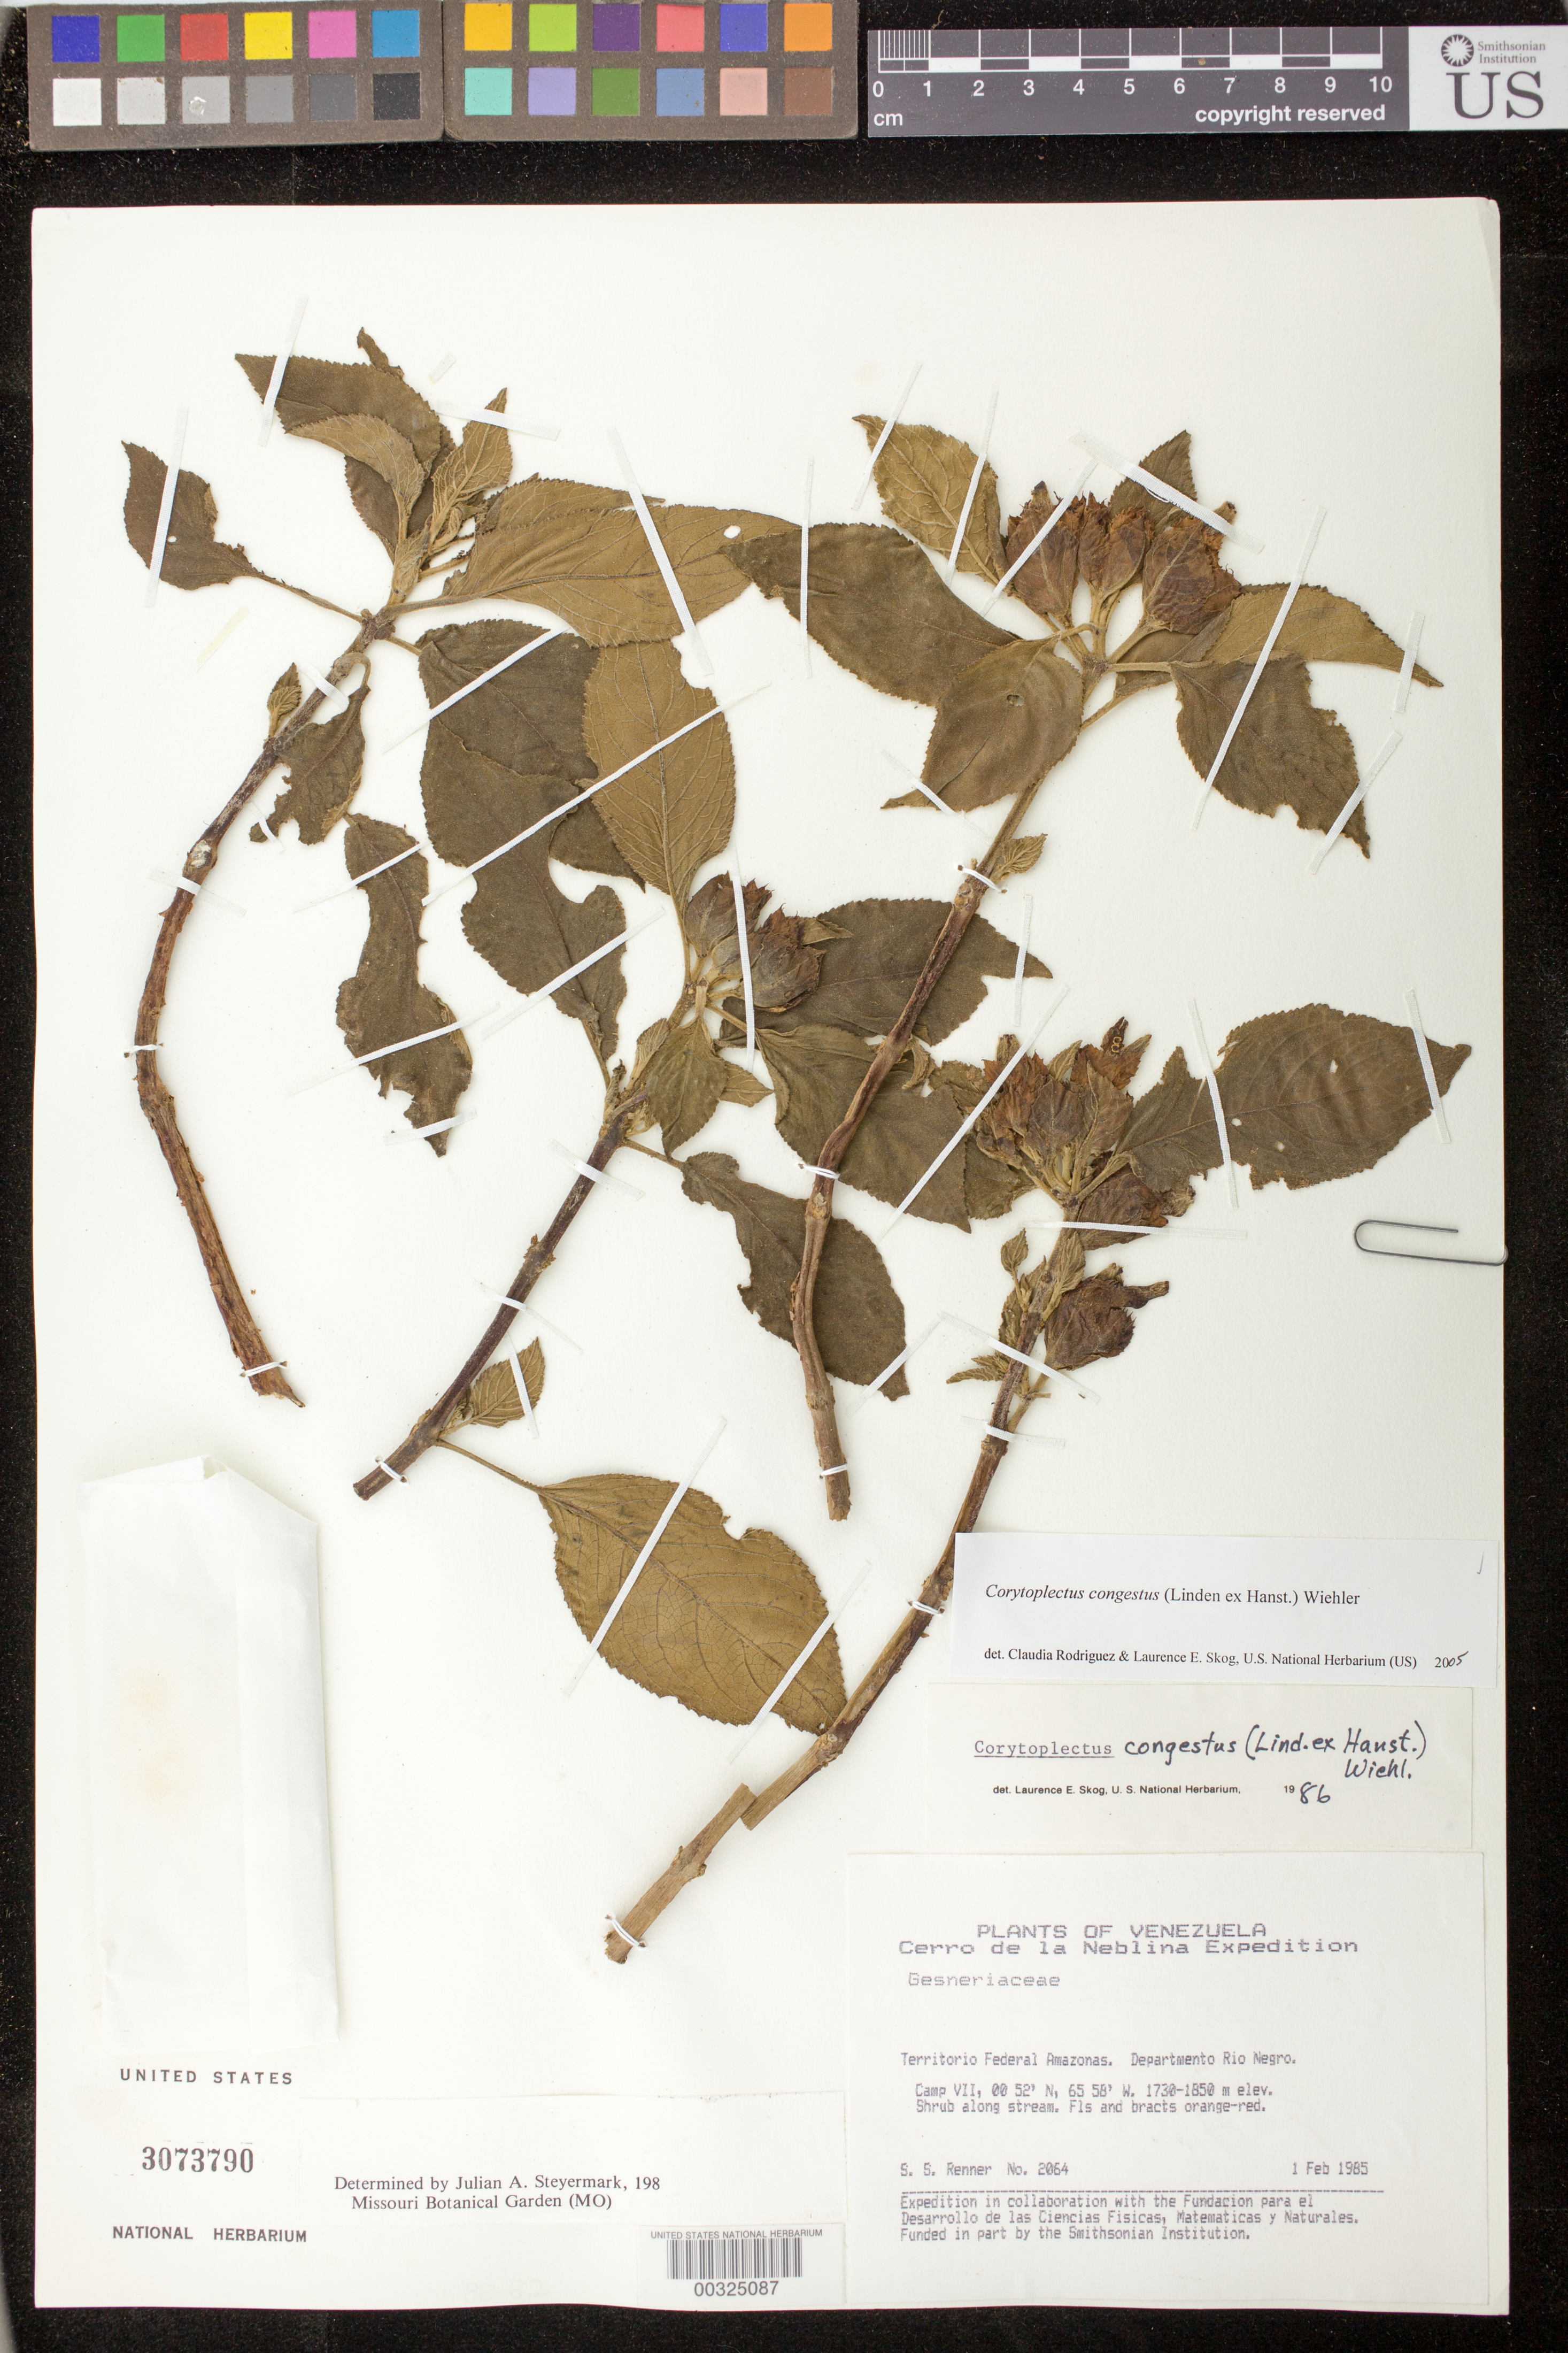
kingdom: Plantae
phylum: Tracheophyta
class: Magnoliopsida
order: Lamiales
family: Gesneriaceae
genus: Corytoplectus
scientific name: Corytoplectus congestus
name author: (Linden ex Hanst.) Wiehler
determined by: Rodríguez-Flores, C. I.; Skog, L. E.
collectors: S. S. Renner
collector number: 2064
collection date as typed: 01 Feb 1985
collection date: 1985-02-01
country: Venezuela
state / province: Amazonas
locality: Territorio Federal Amazonas, Departmento Rio Negro, Camp VII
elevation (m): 1730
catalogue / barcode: US 3073790